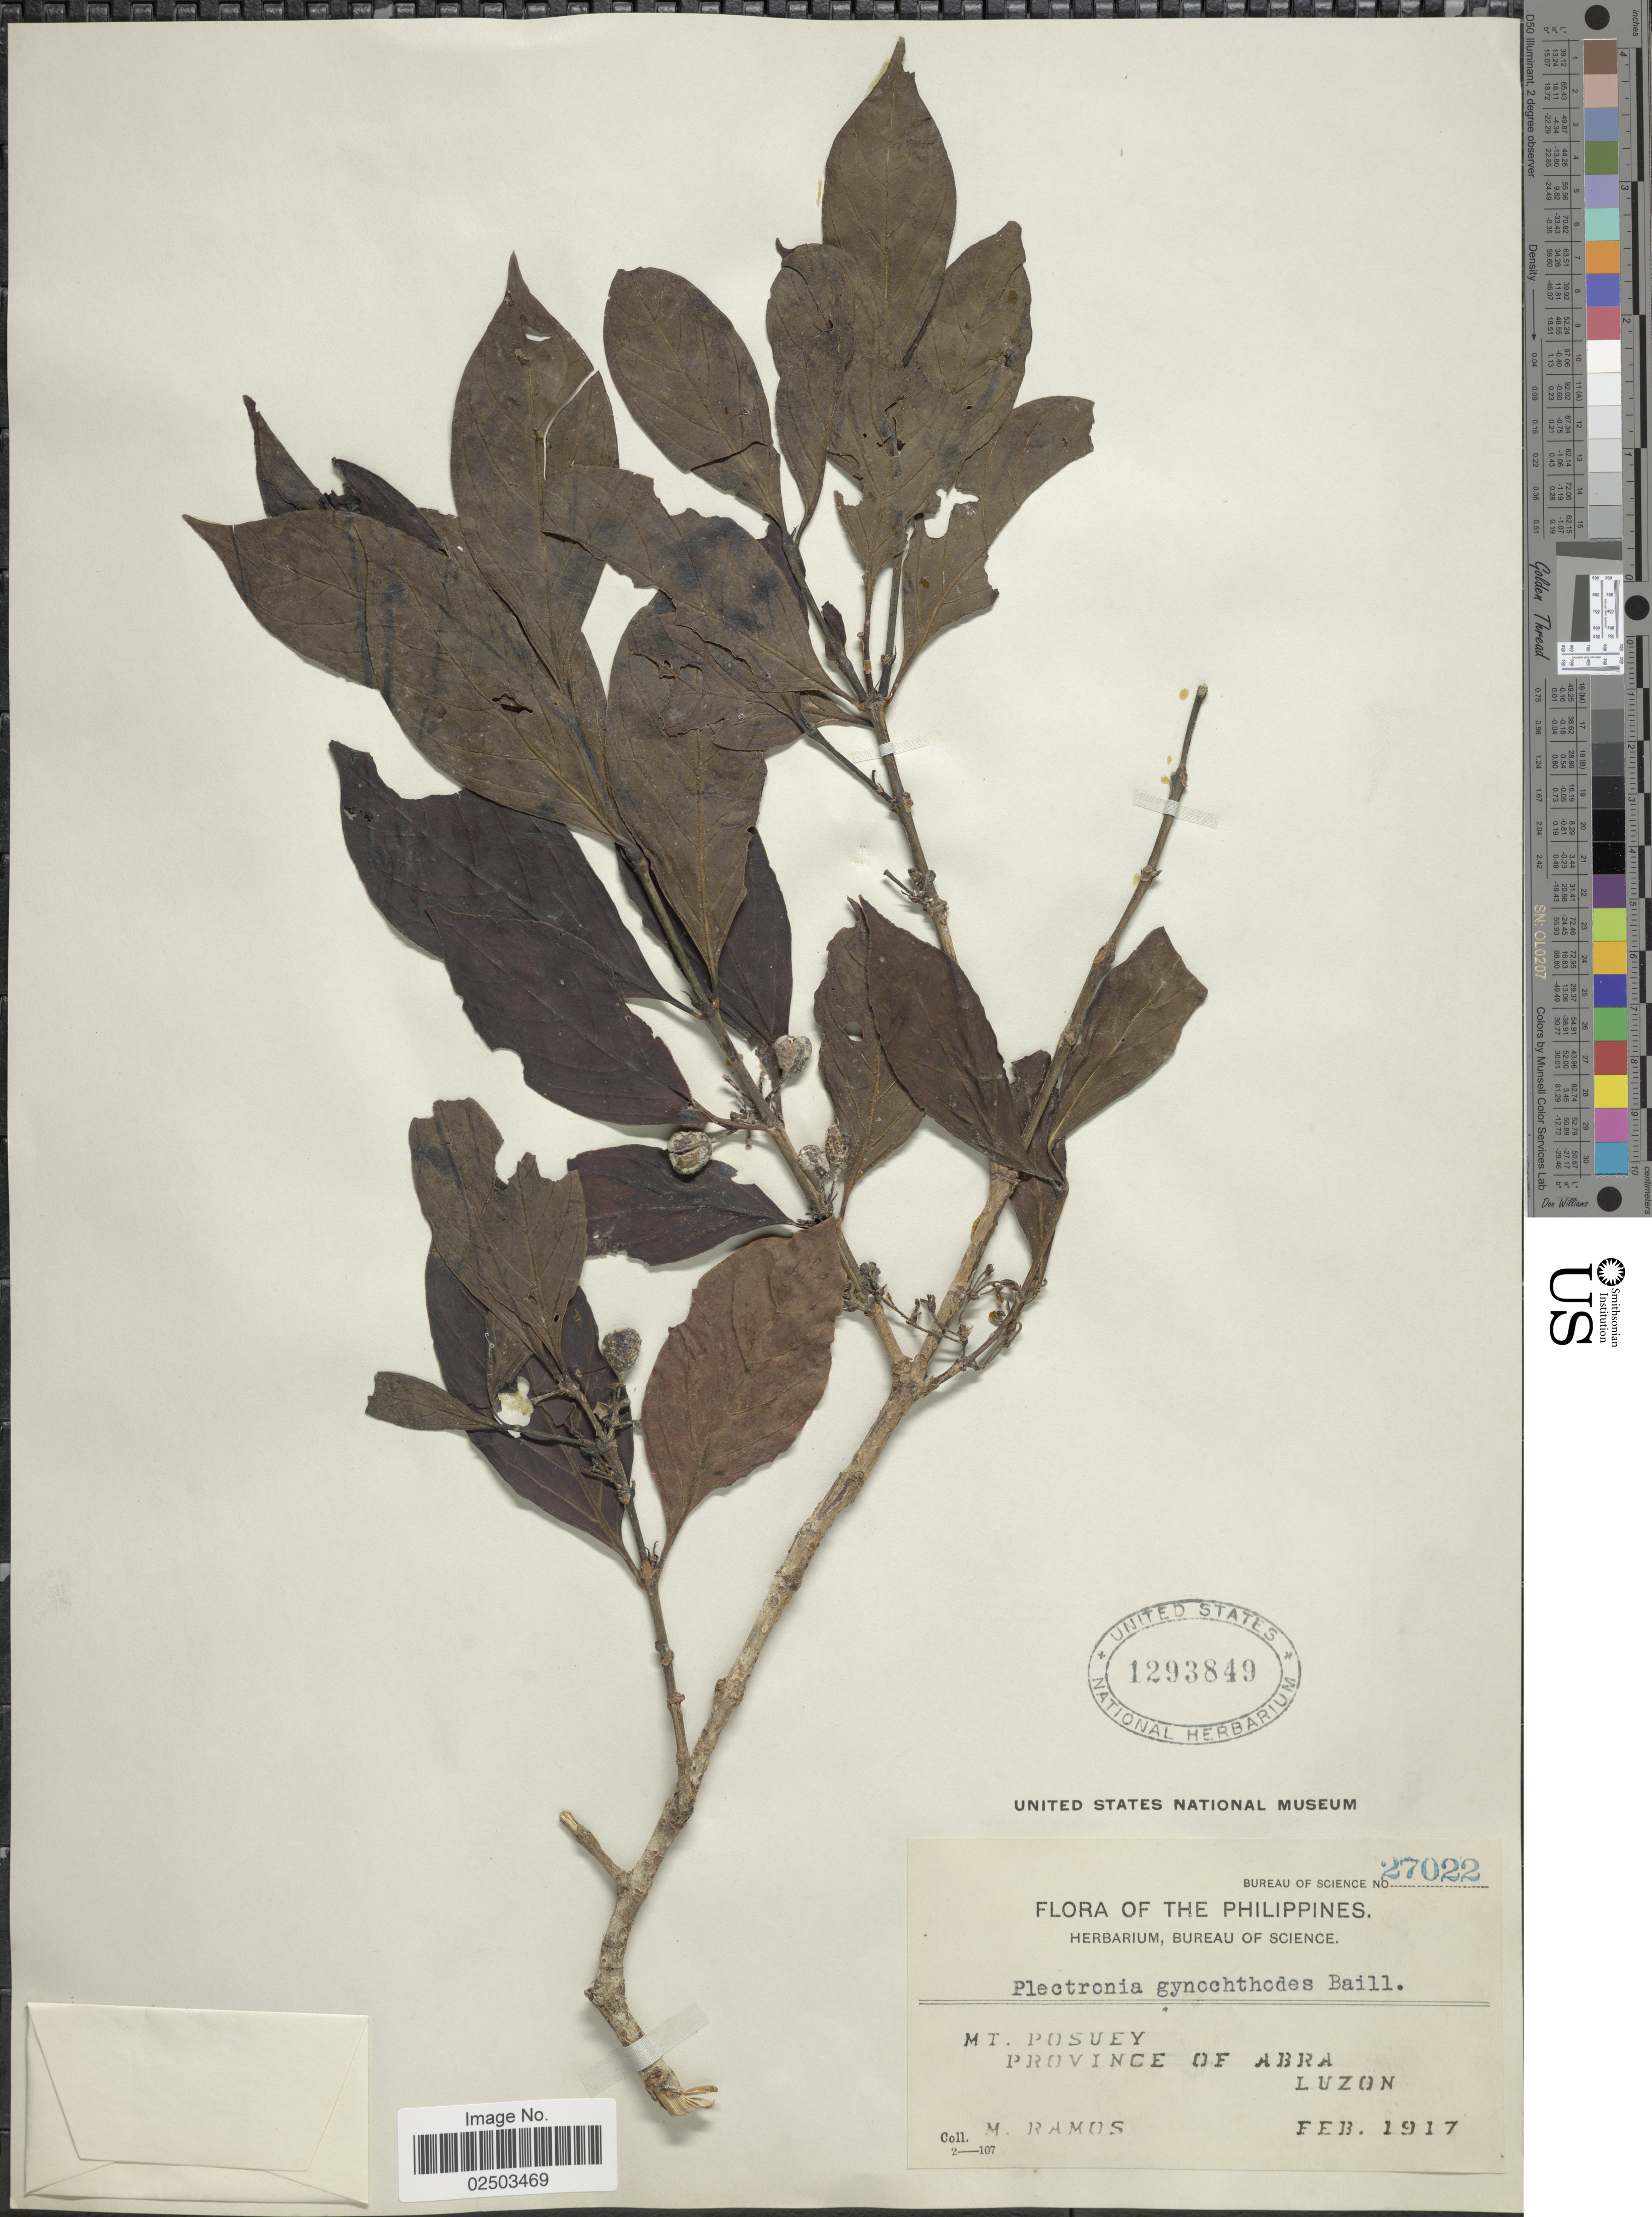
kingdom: Plantae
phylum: Tracheophyta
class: Magnoliopsida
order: Gentianales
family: Rubiaceae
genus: Canthium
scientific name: Canthium gynochthodes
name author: Baill.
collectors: M. Ramos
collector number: Bureau of Science 27022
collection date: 1917-02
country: Philippines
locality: Mt. Posuey, Province of Abra, Luzon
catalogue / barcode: US 1293849